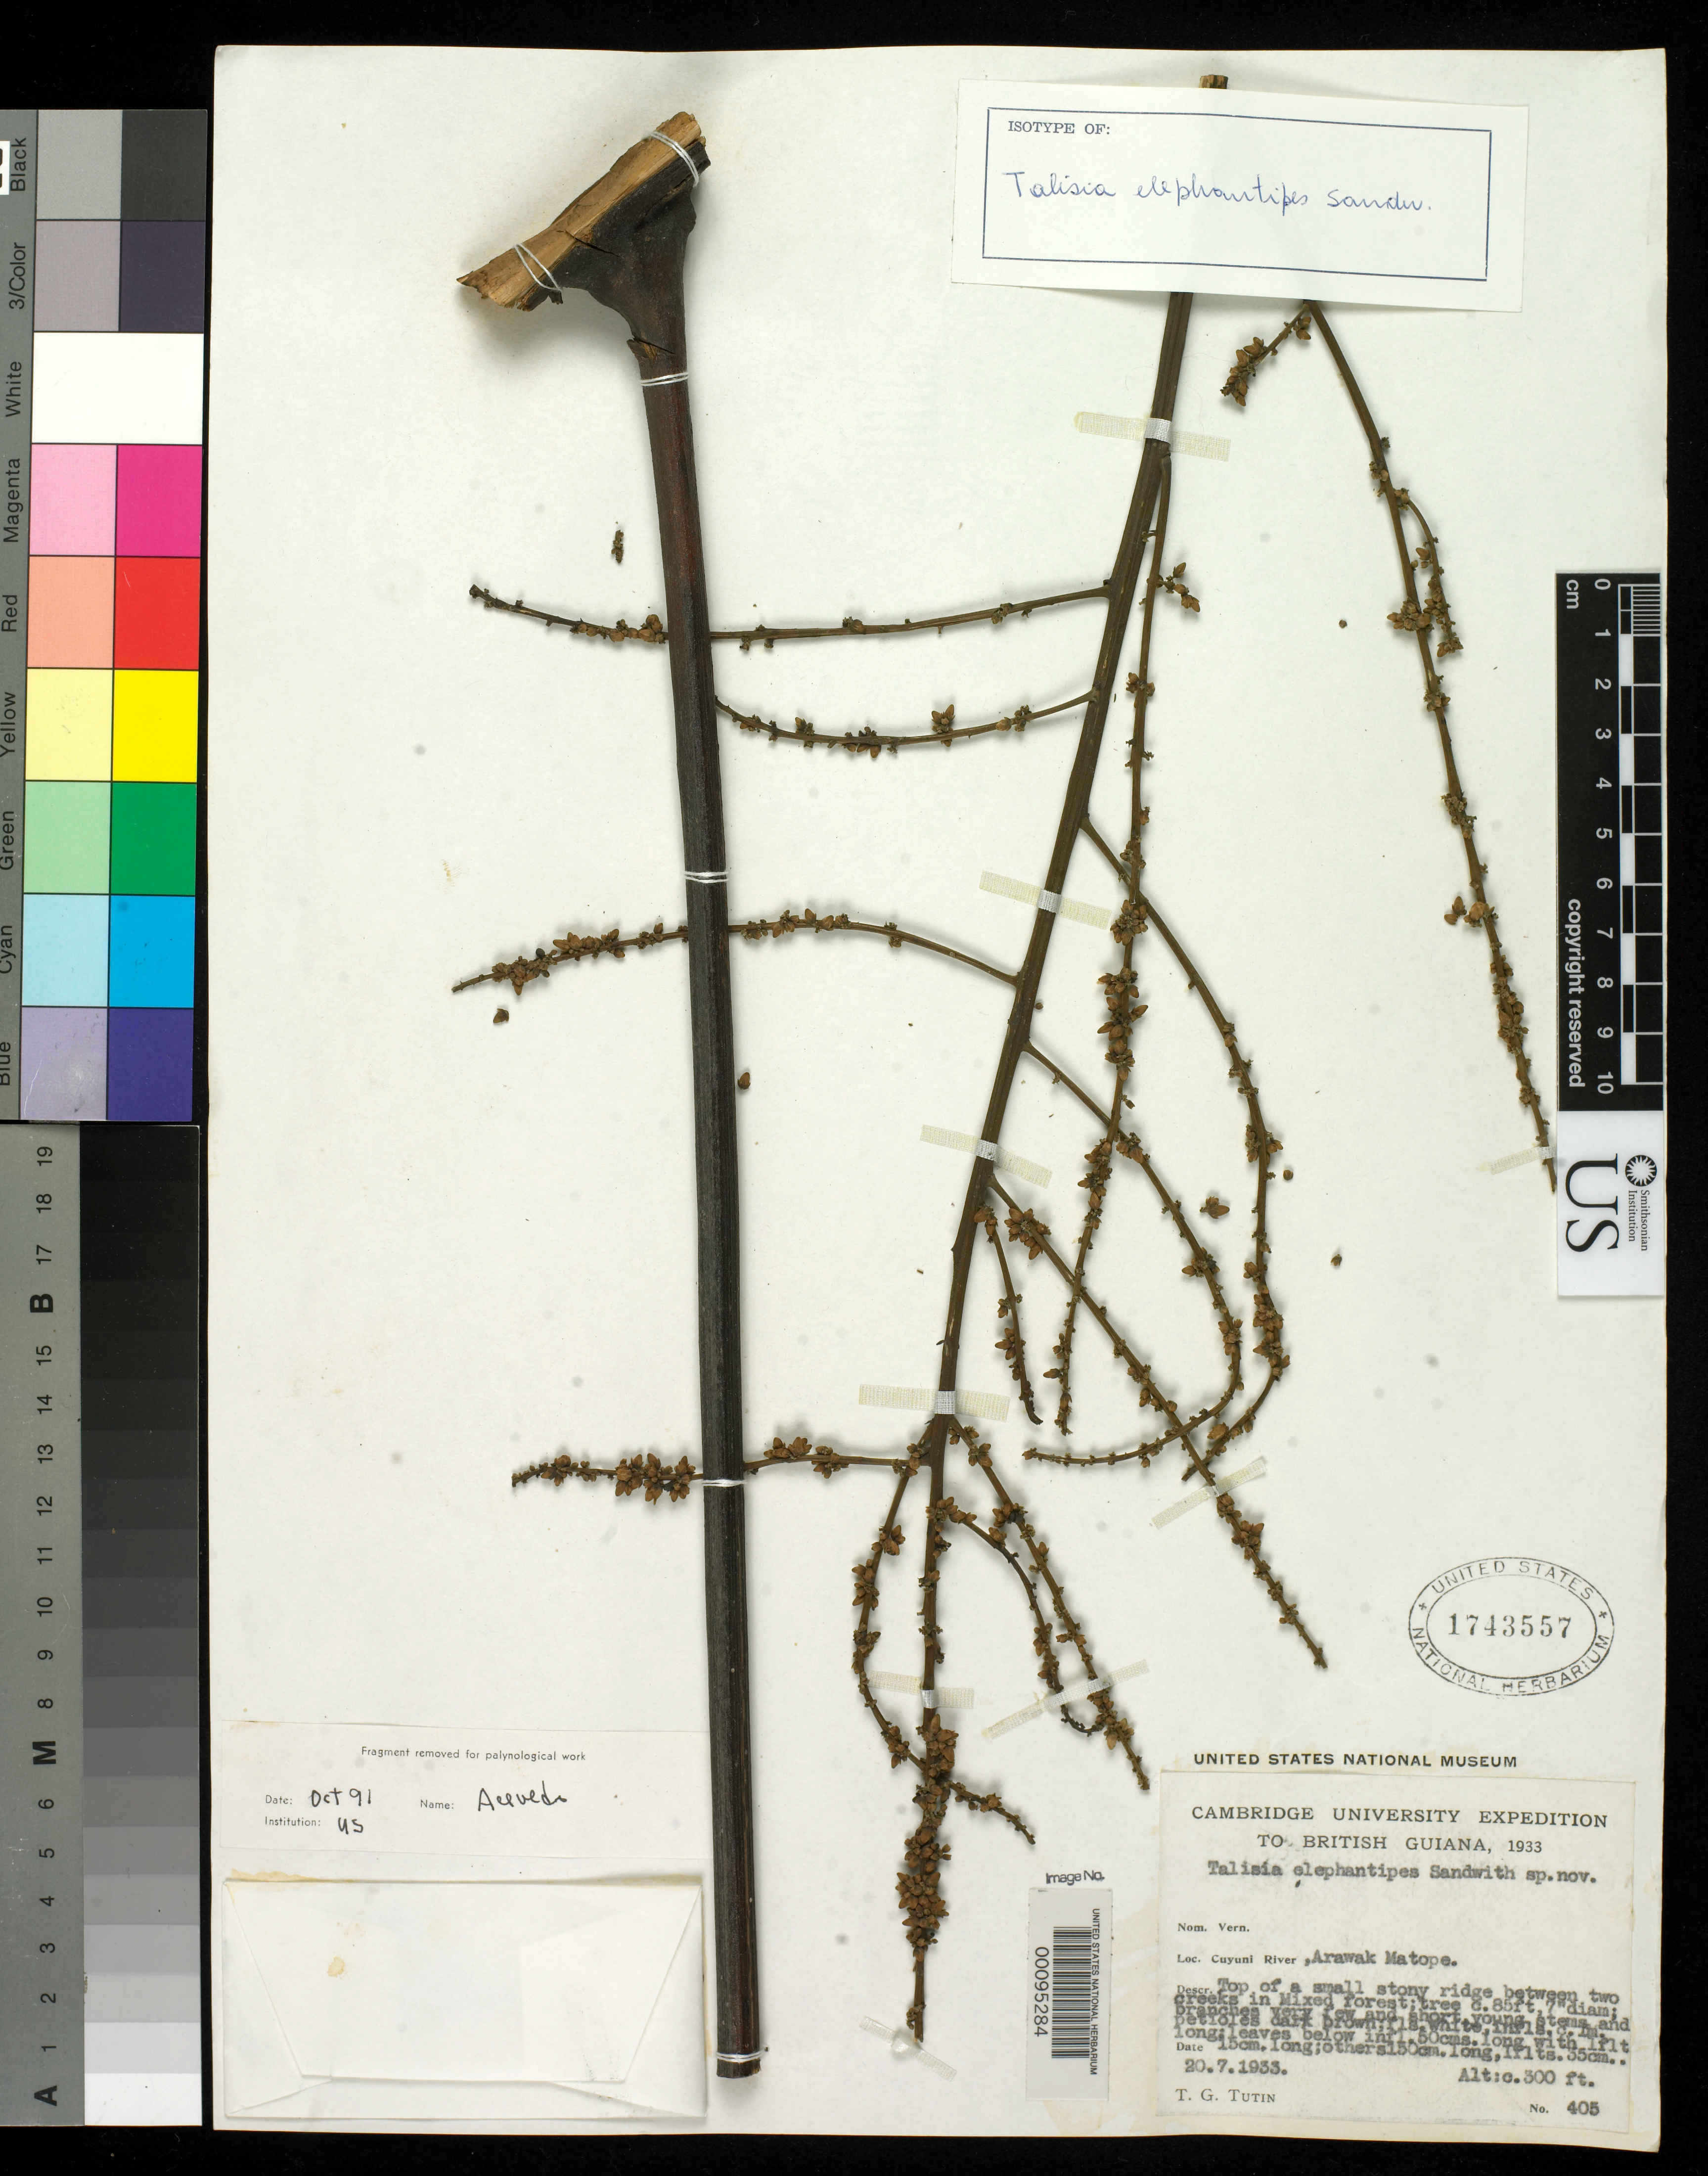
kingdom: Plantae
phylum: Tracheophyta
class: Magnoliopsida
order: Sapindales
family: Sapindaceae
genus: Talisia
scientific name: Talisia elephantipes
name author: Sandwith ex Tutin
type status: Isotype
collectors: T. G. Tutin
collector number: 405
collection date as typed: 20 Jul 1933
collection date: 1933-07-20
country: Guyana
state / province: Mazaruni / Potaro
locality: Arawak Matope, Cuyuni River.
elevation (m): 91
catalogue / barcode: US 1743557